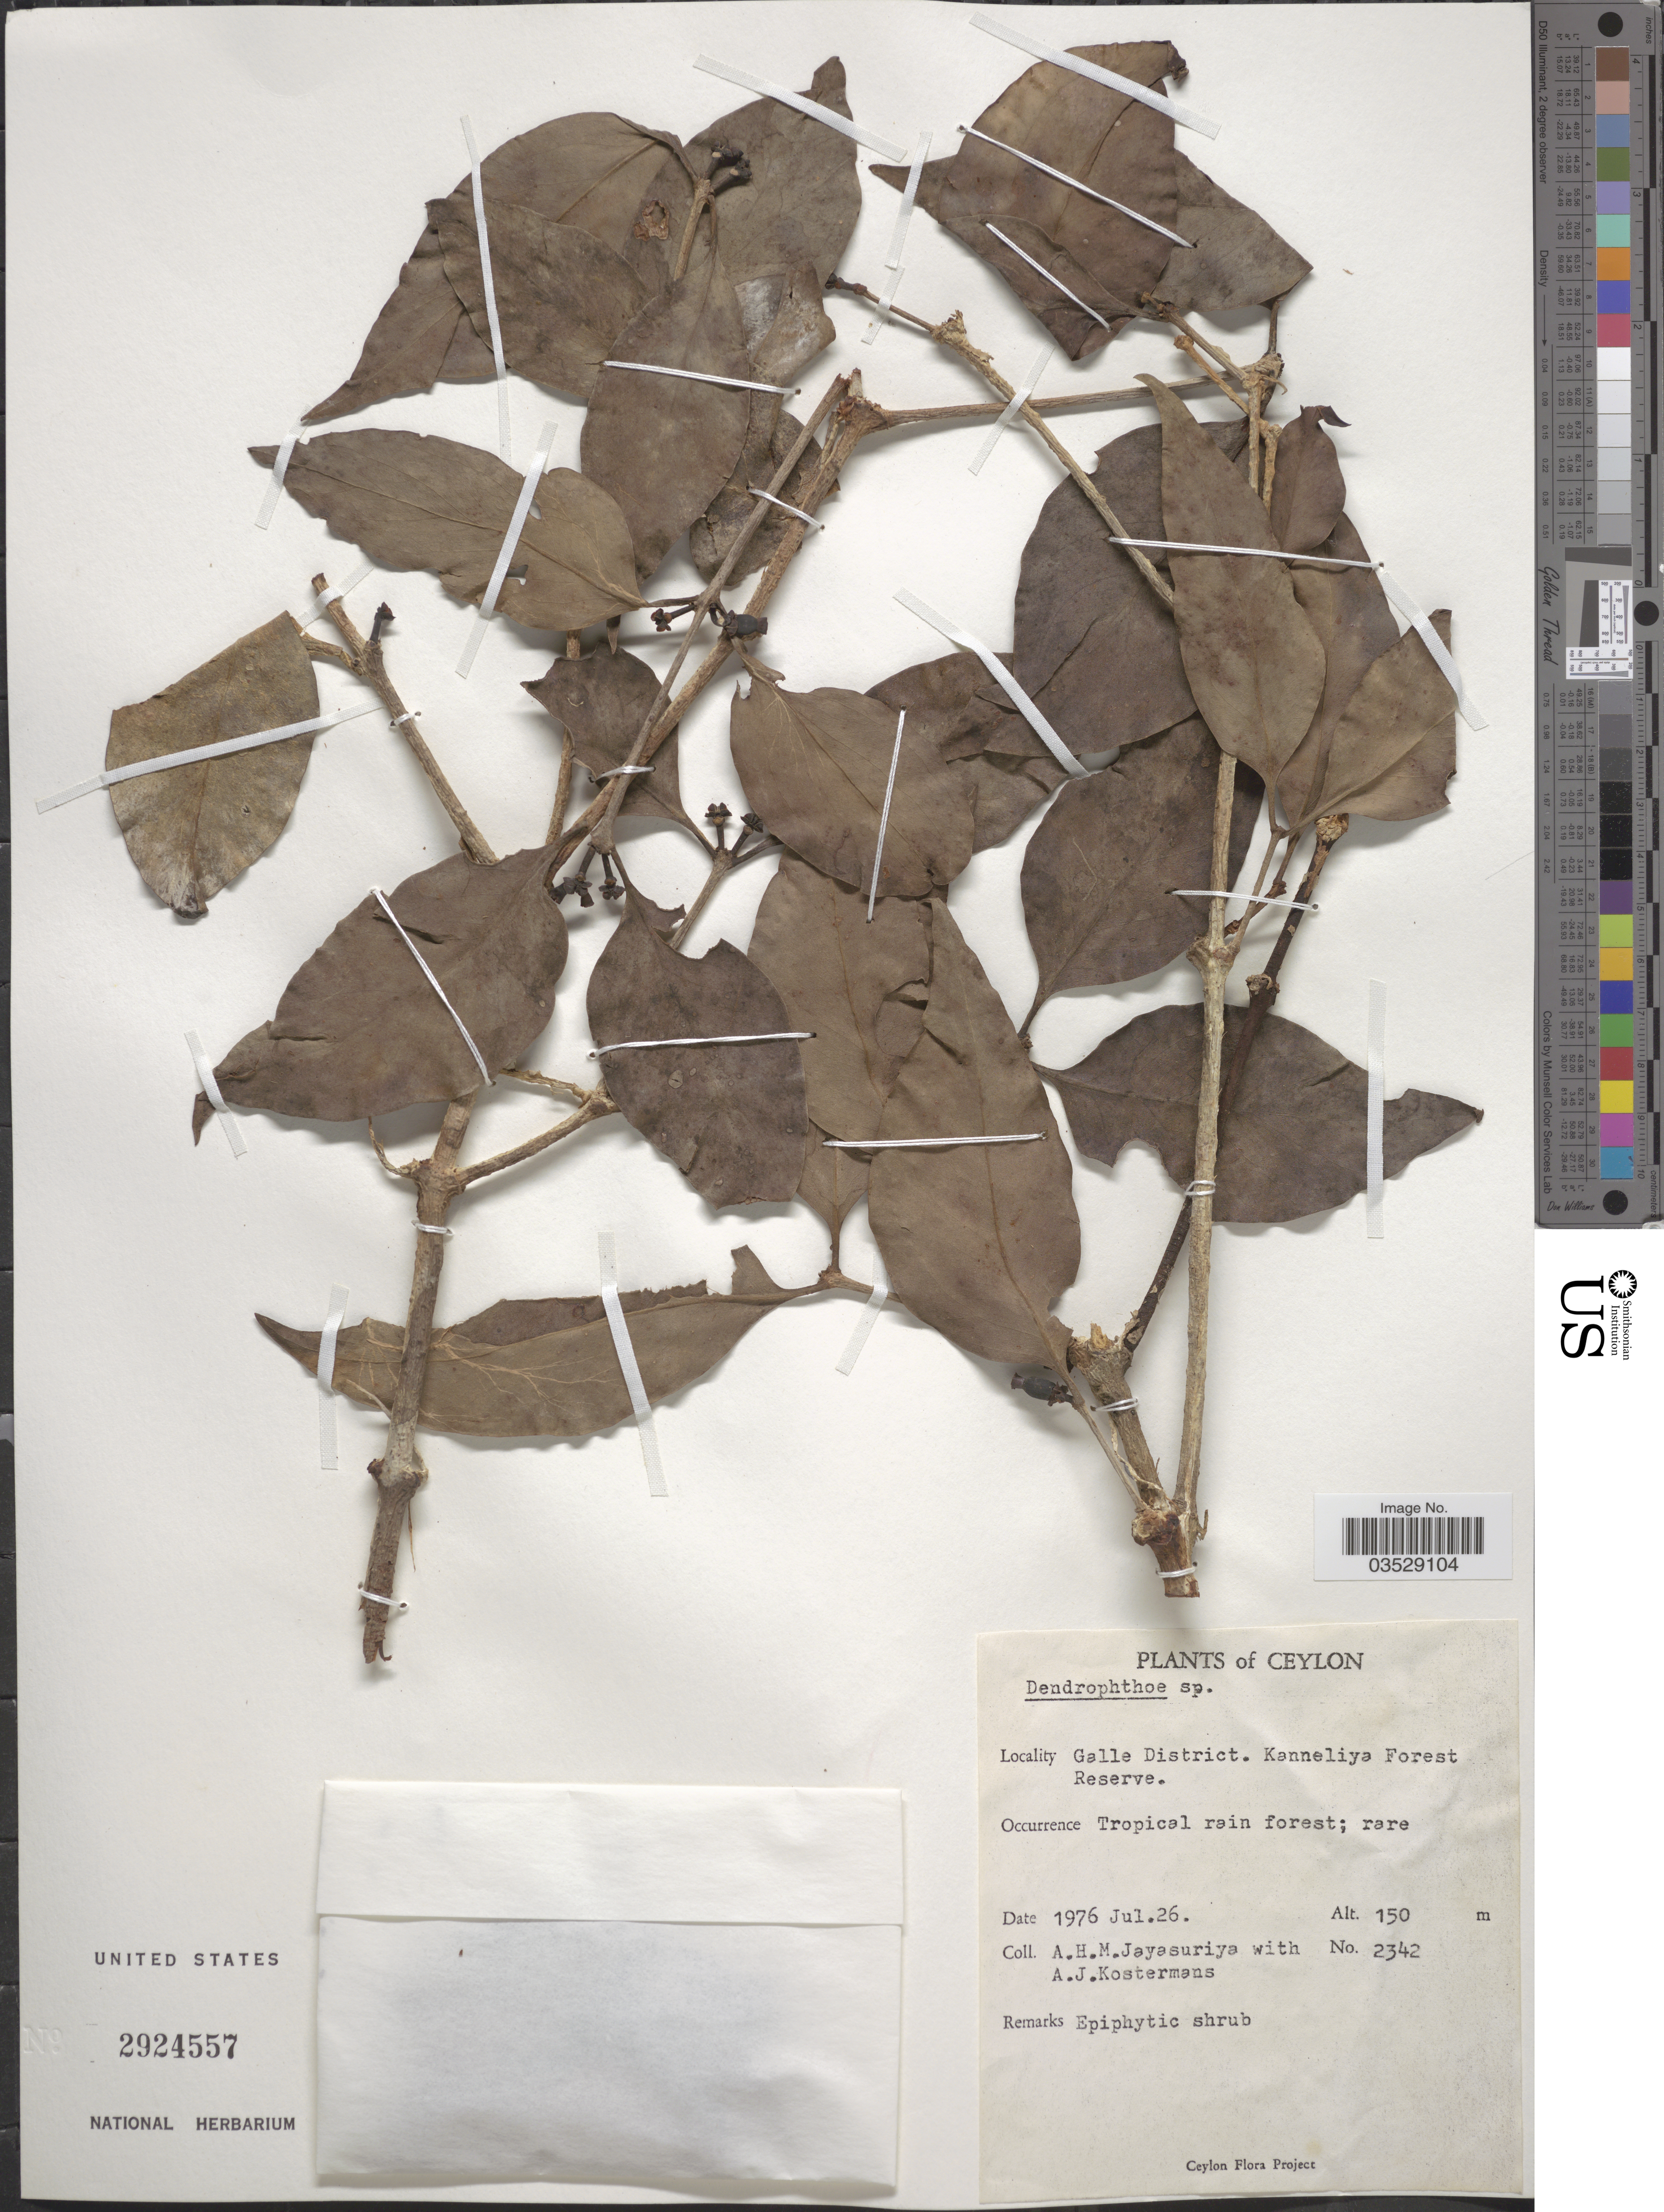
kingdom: Plantae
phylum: Tracheophyta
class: Magnoliopsida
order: Santalales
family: Loranthaceae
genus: Dendrophthoe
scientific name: Dendrophthoe sp.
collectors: A. H. Jayasuriya & A. J. G. Kostermans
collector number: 2342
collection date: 1976-07-26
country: Sri Lanka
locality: Ceylon. Galle District. Kanneliya Forest Reserve.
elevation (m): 150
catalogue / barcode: US 2924557